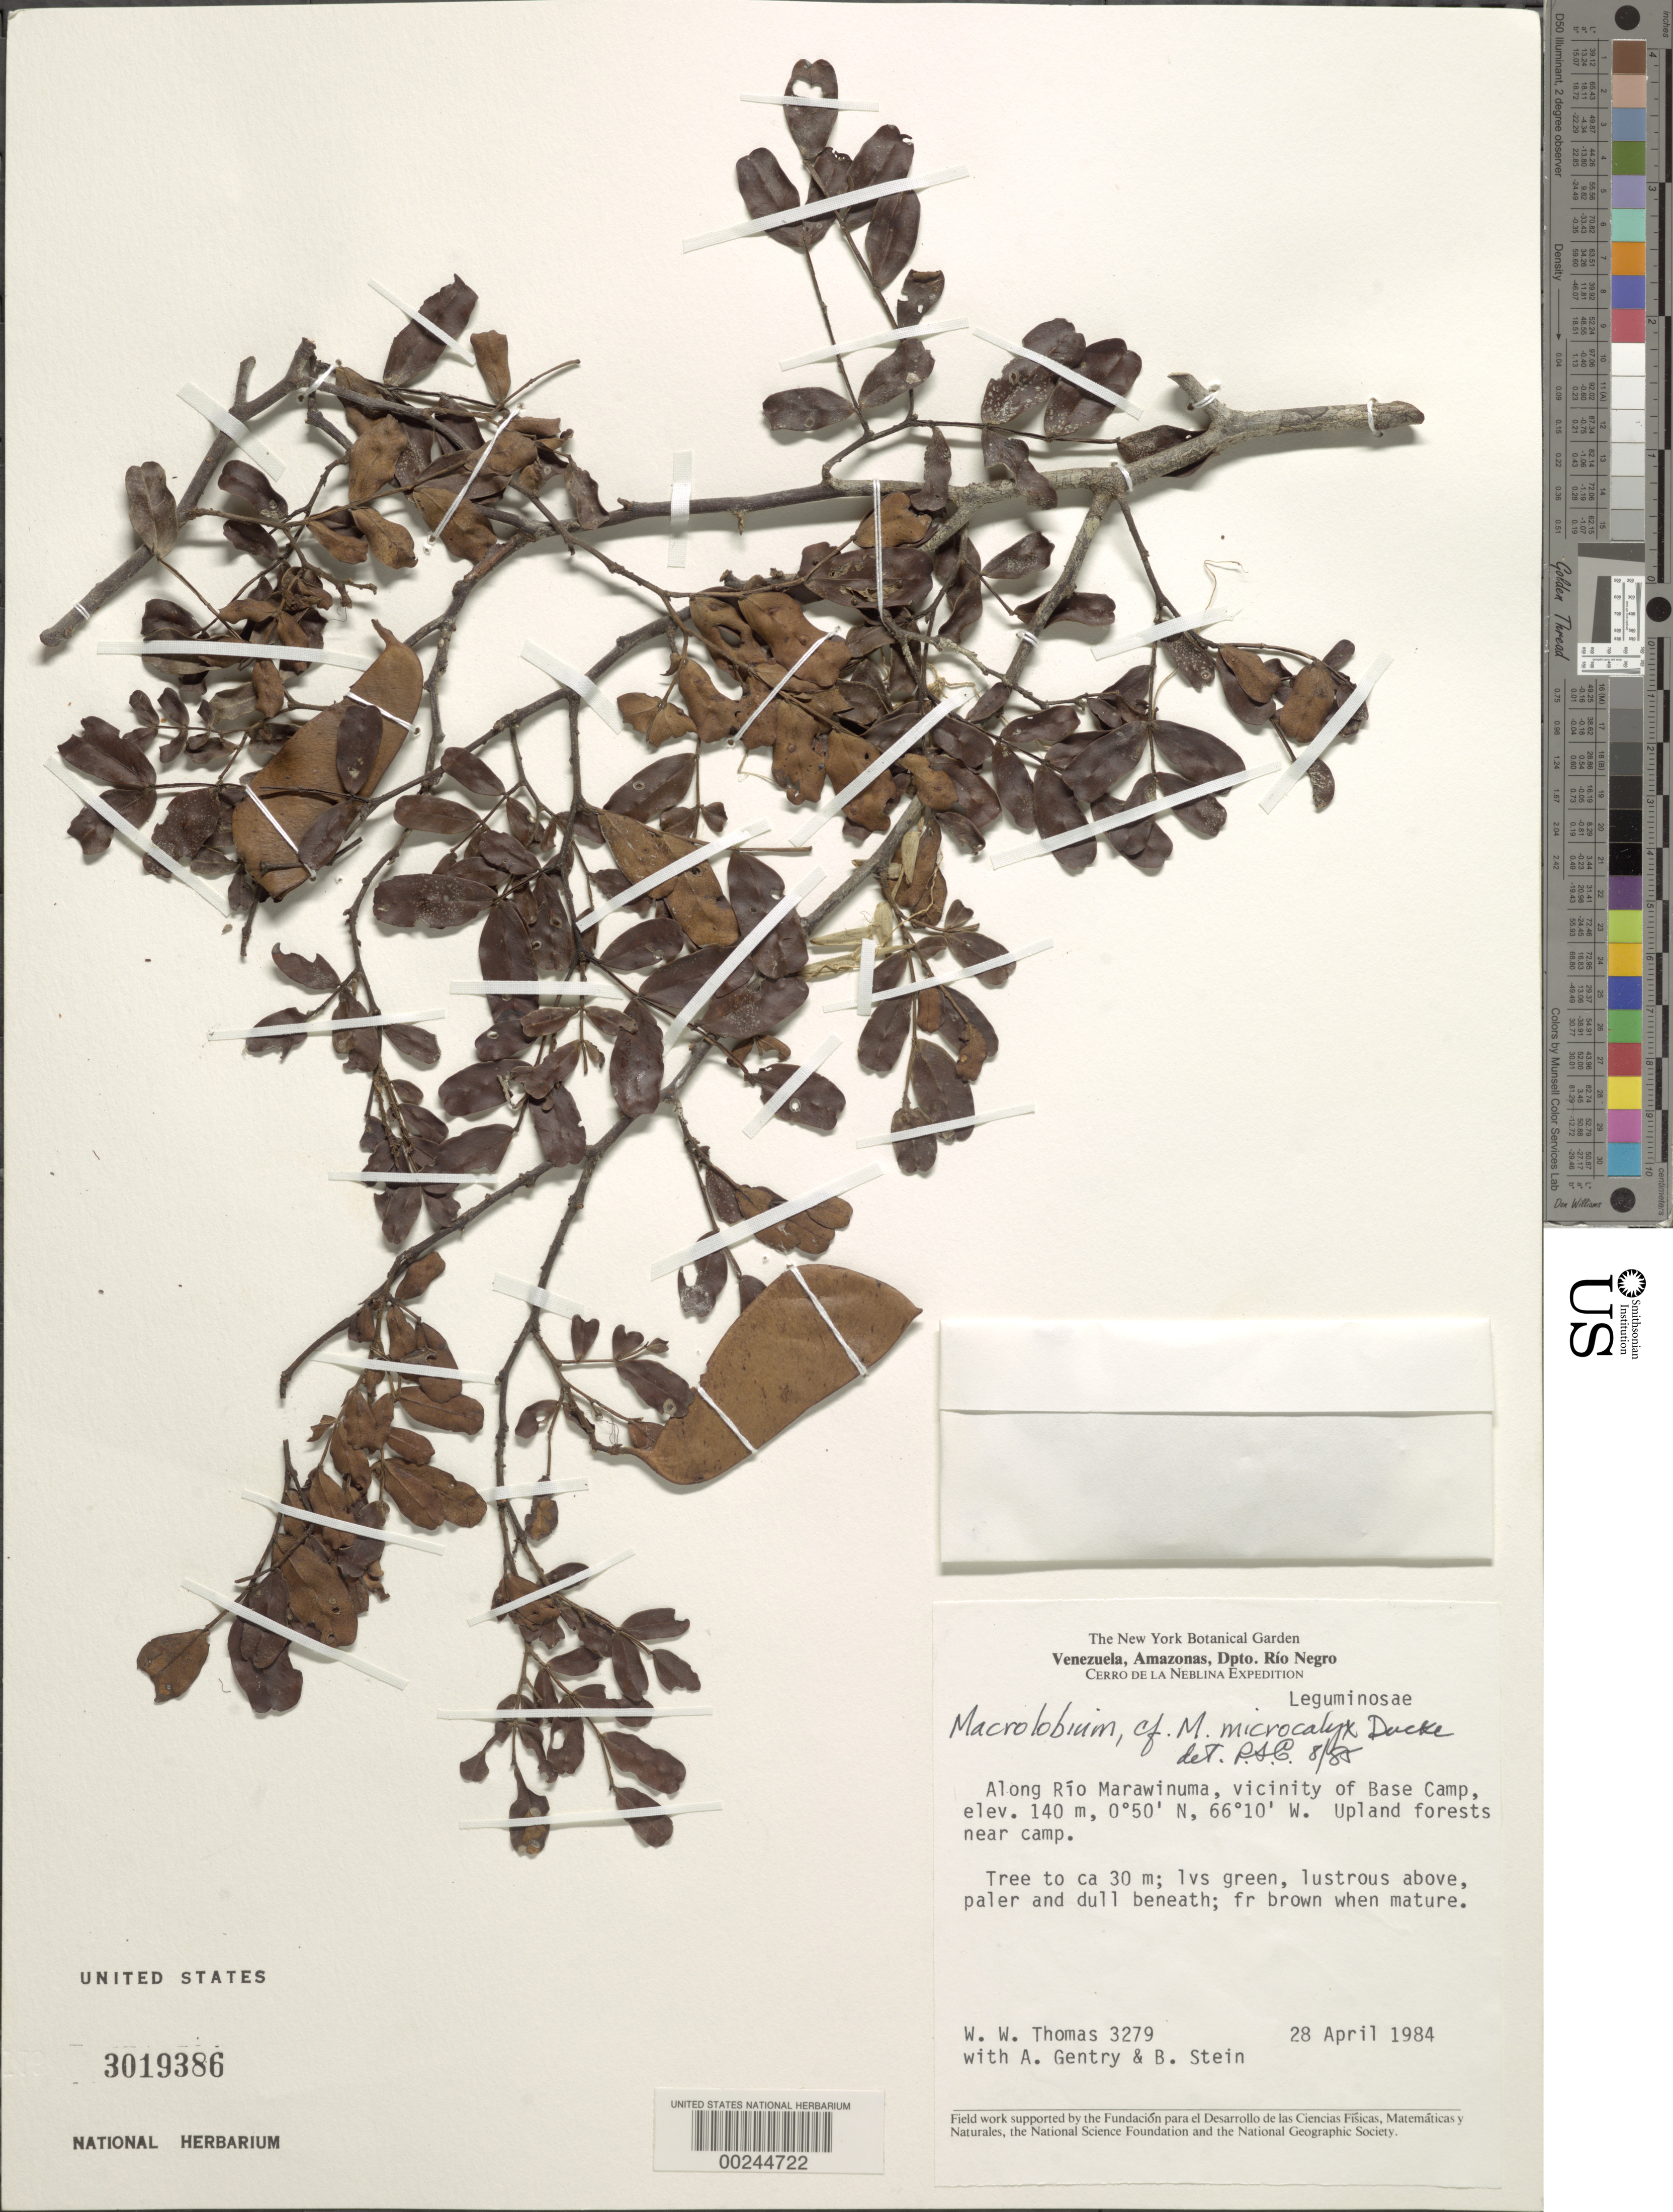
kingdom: Plantae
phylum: Tracheophyta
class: Magnoliopsida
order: Fabales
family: Fabaceae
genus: Macrolobium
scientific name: Macrolobium microcalyx var. microcalyx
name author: Ducke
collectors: W. W. Thomas, A. H. Gentry & B. Stein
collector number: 3279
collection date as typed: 28 Apr 1984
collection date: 1984-04-28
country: Venezuela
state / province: Amazonas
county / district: Rio Negro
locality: Along rio marawinuma, vicinity of base camp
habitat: Upland forests near camp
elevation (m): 672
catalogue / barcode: US 3019386